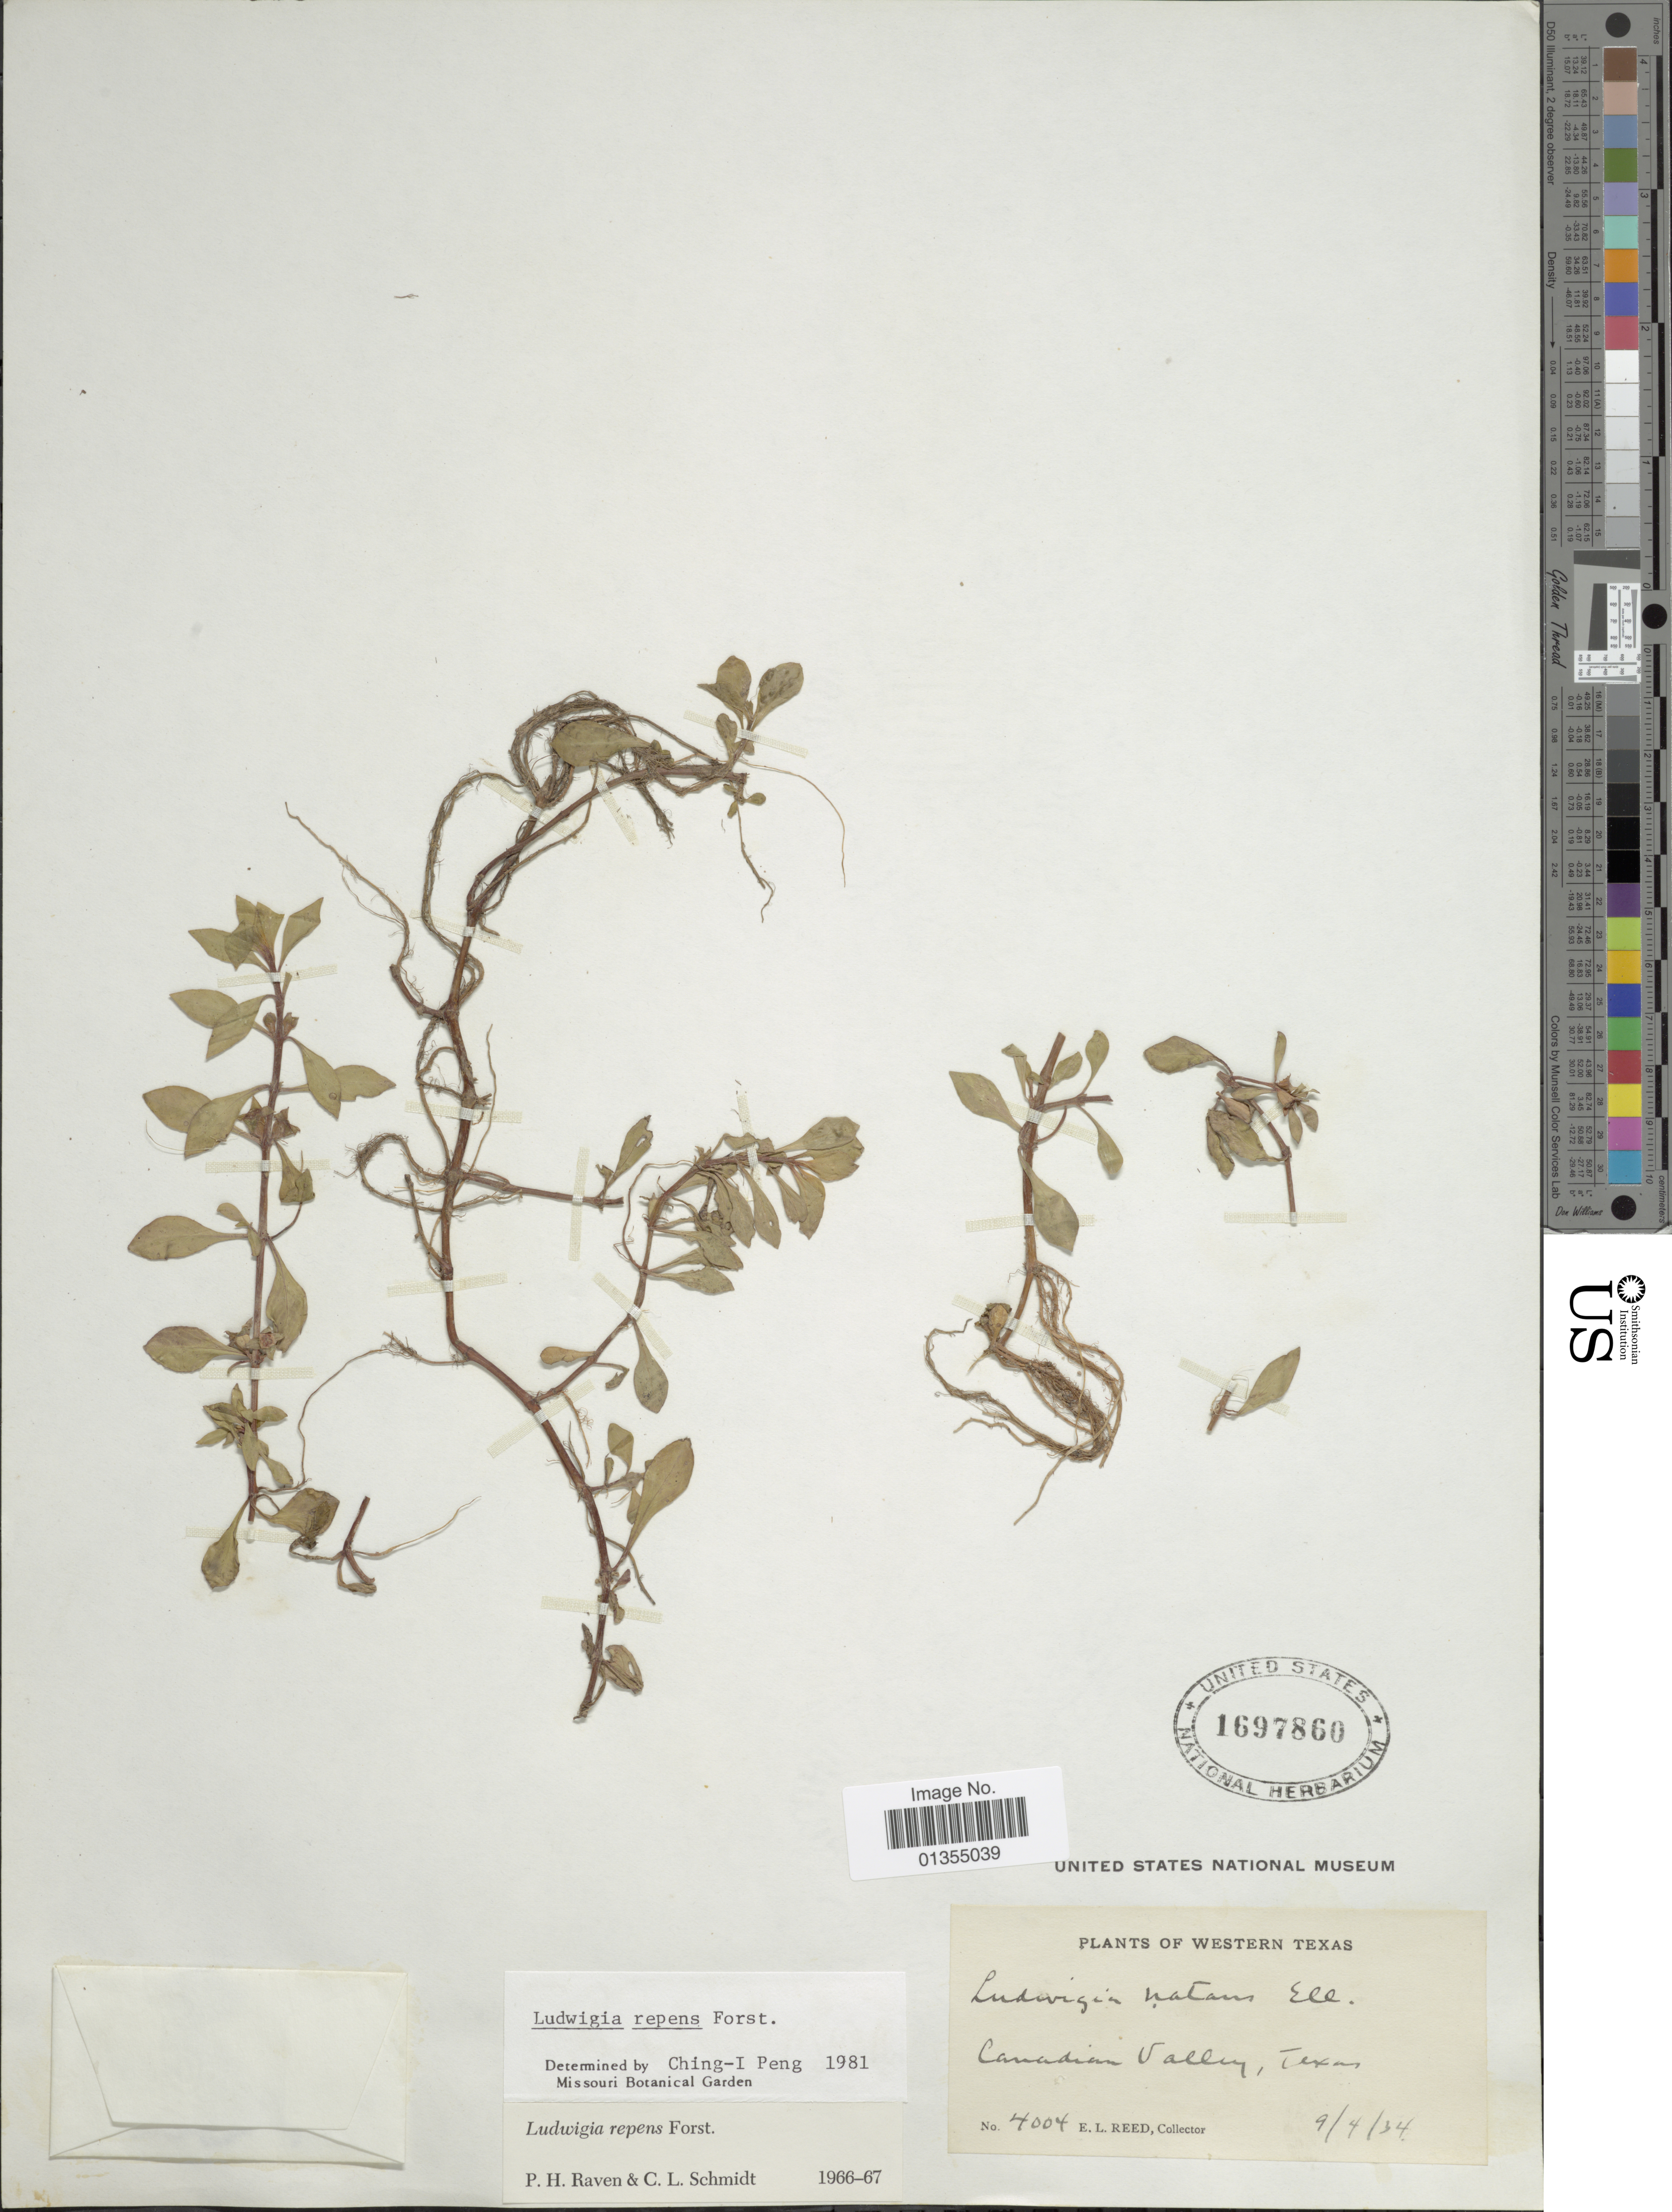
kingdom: Plantae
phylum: Tracheophyta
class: Magnoliopsida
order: Myrtales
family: Onagraceae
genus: Ludwigia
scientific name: Ludwigia repens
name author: J.R. Forst.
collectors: E. Reed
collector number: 4004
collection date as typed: Transcribed d/m/y: 9/4/34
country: United States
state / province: Texas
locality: Western Texas, Canadian Calley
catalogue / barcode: US 1697860